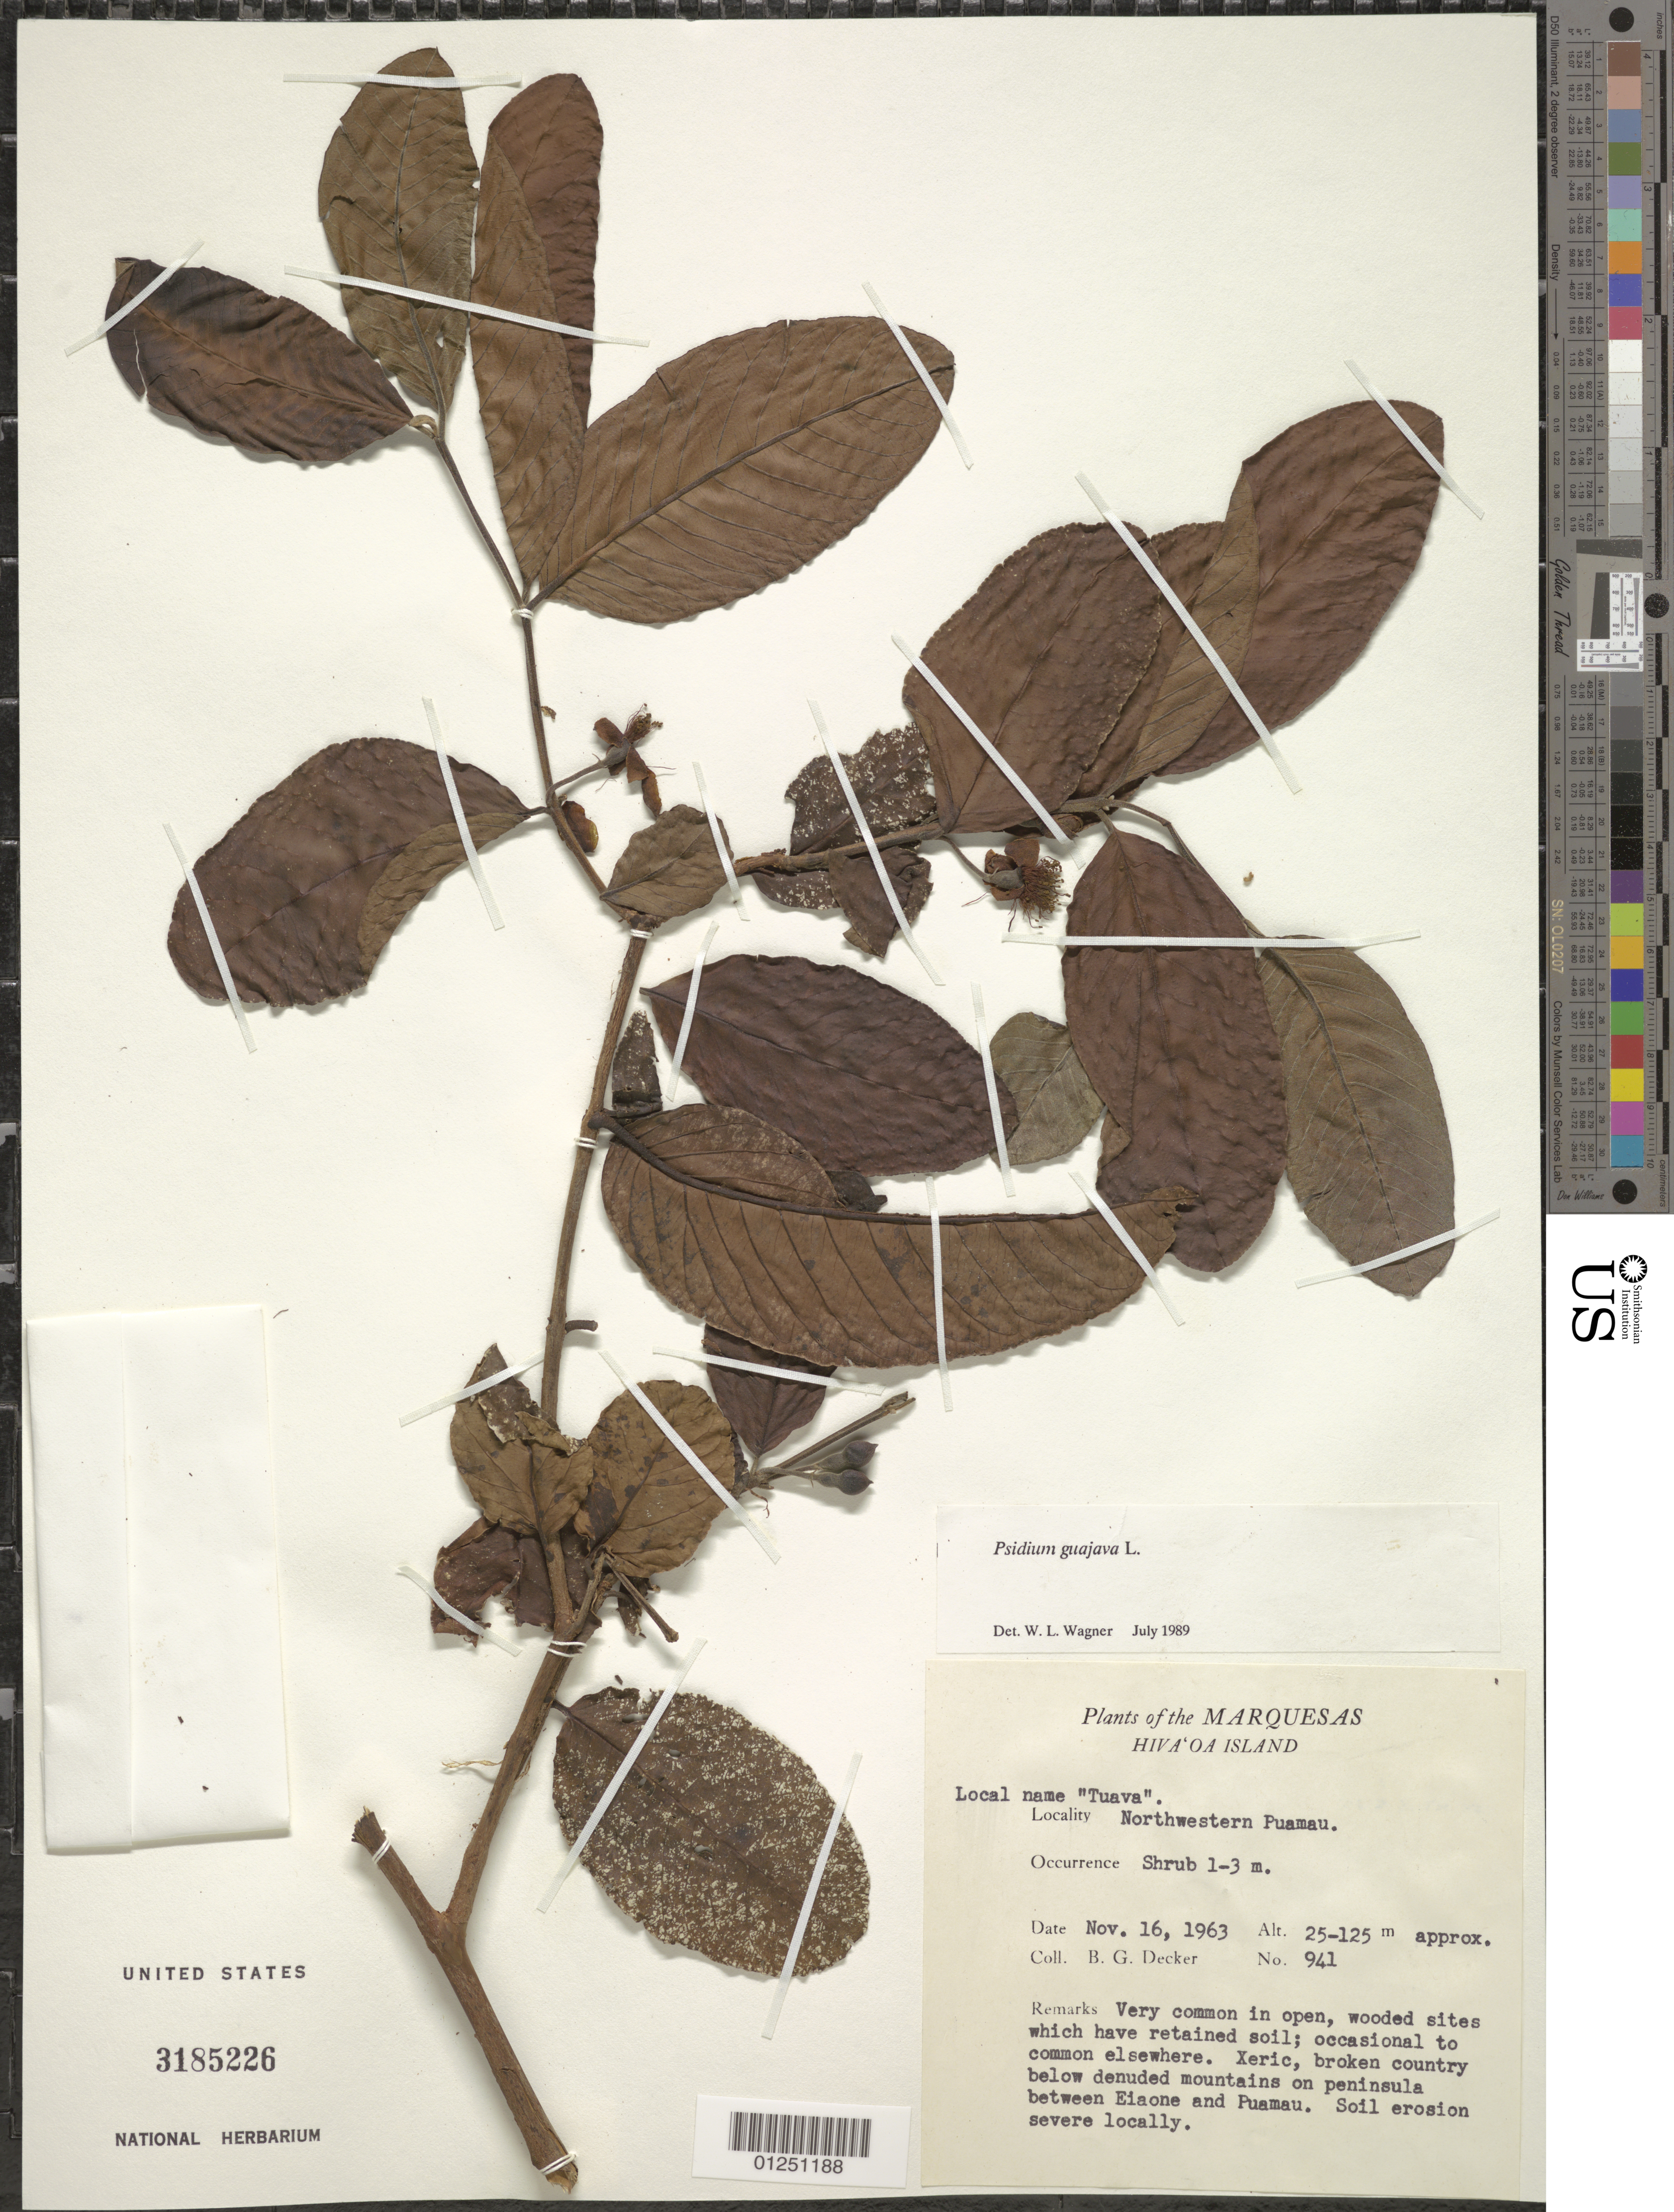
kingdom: Plantae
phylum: Tracheophyta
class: Magnoliopsida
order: Myrtales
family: Myrtaceae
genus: Psidium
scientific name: Psidium guajava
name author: L.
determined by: Wagner, W. L., (BOT), Smithsonian Institution - National Museum of Natural History (UNITED STATES)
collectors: B. G. Decker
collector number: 941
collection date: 1963-11-16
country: French Polynesia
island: Hiva Oa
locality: NW Puamau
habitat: pen wooded sites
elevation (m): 25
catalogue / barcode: US 3185226